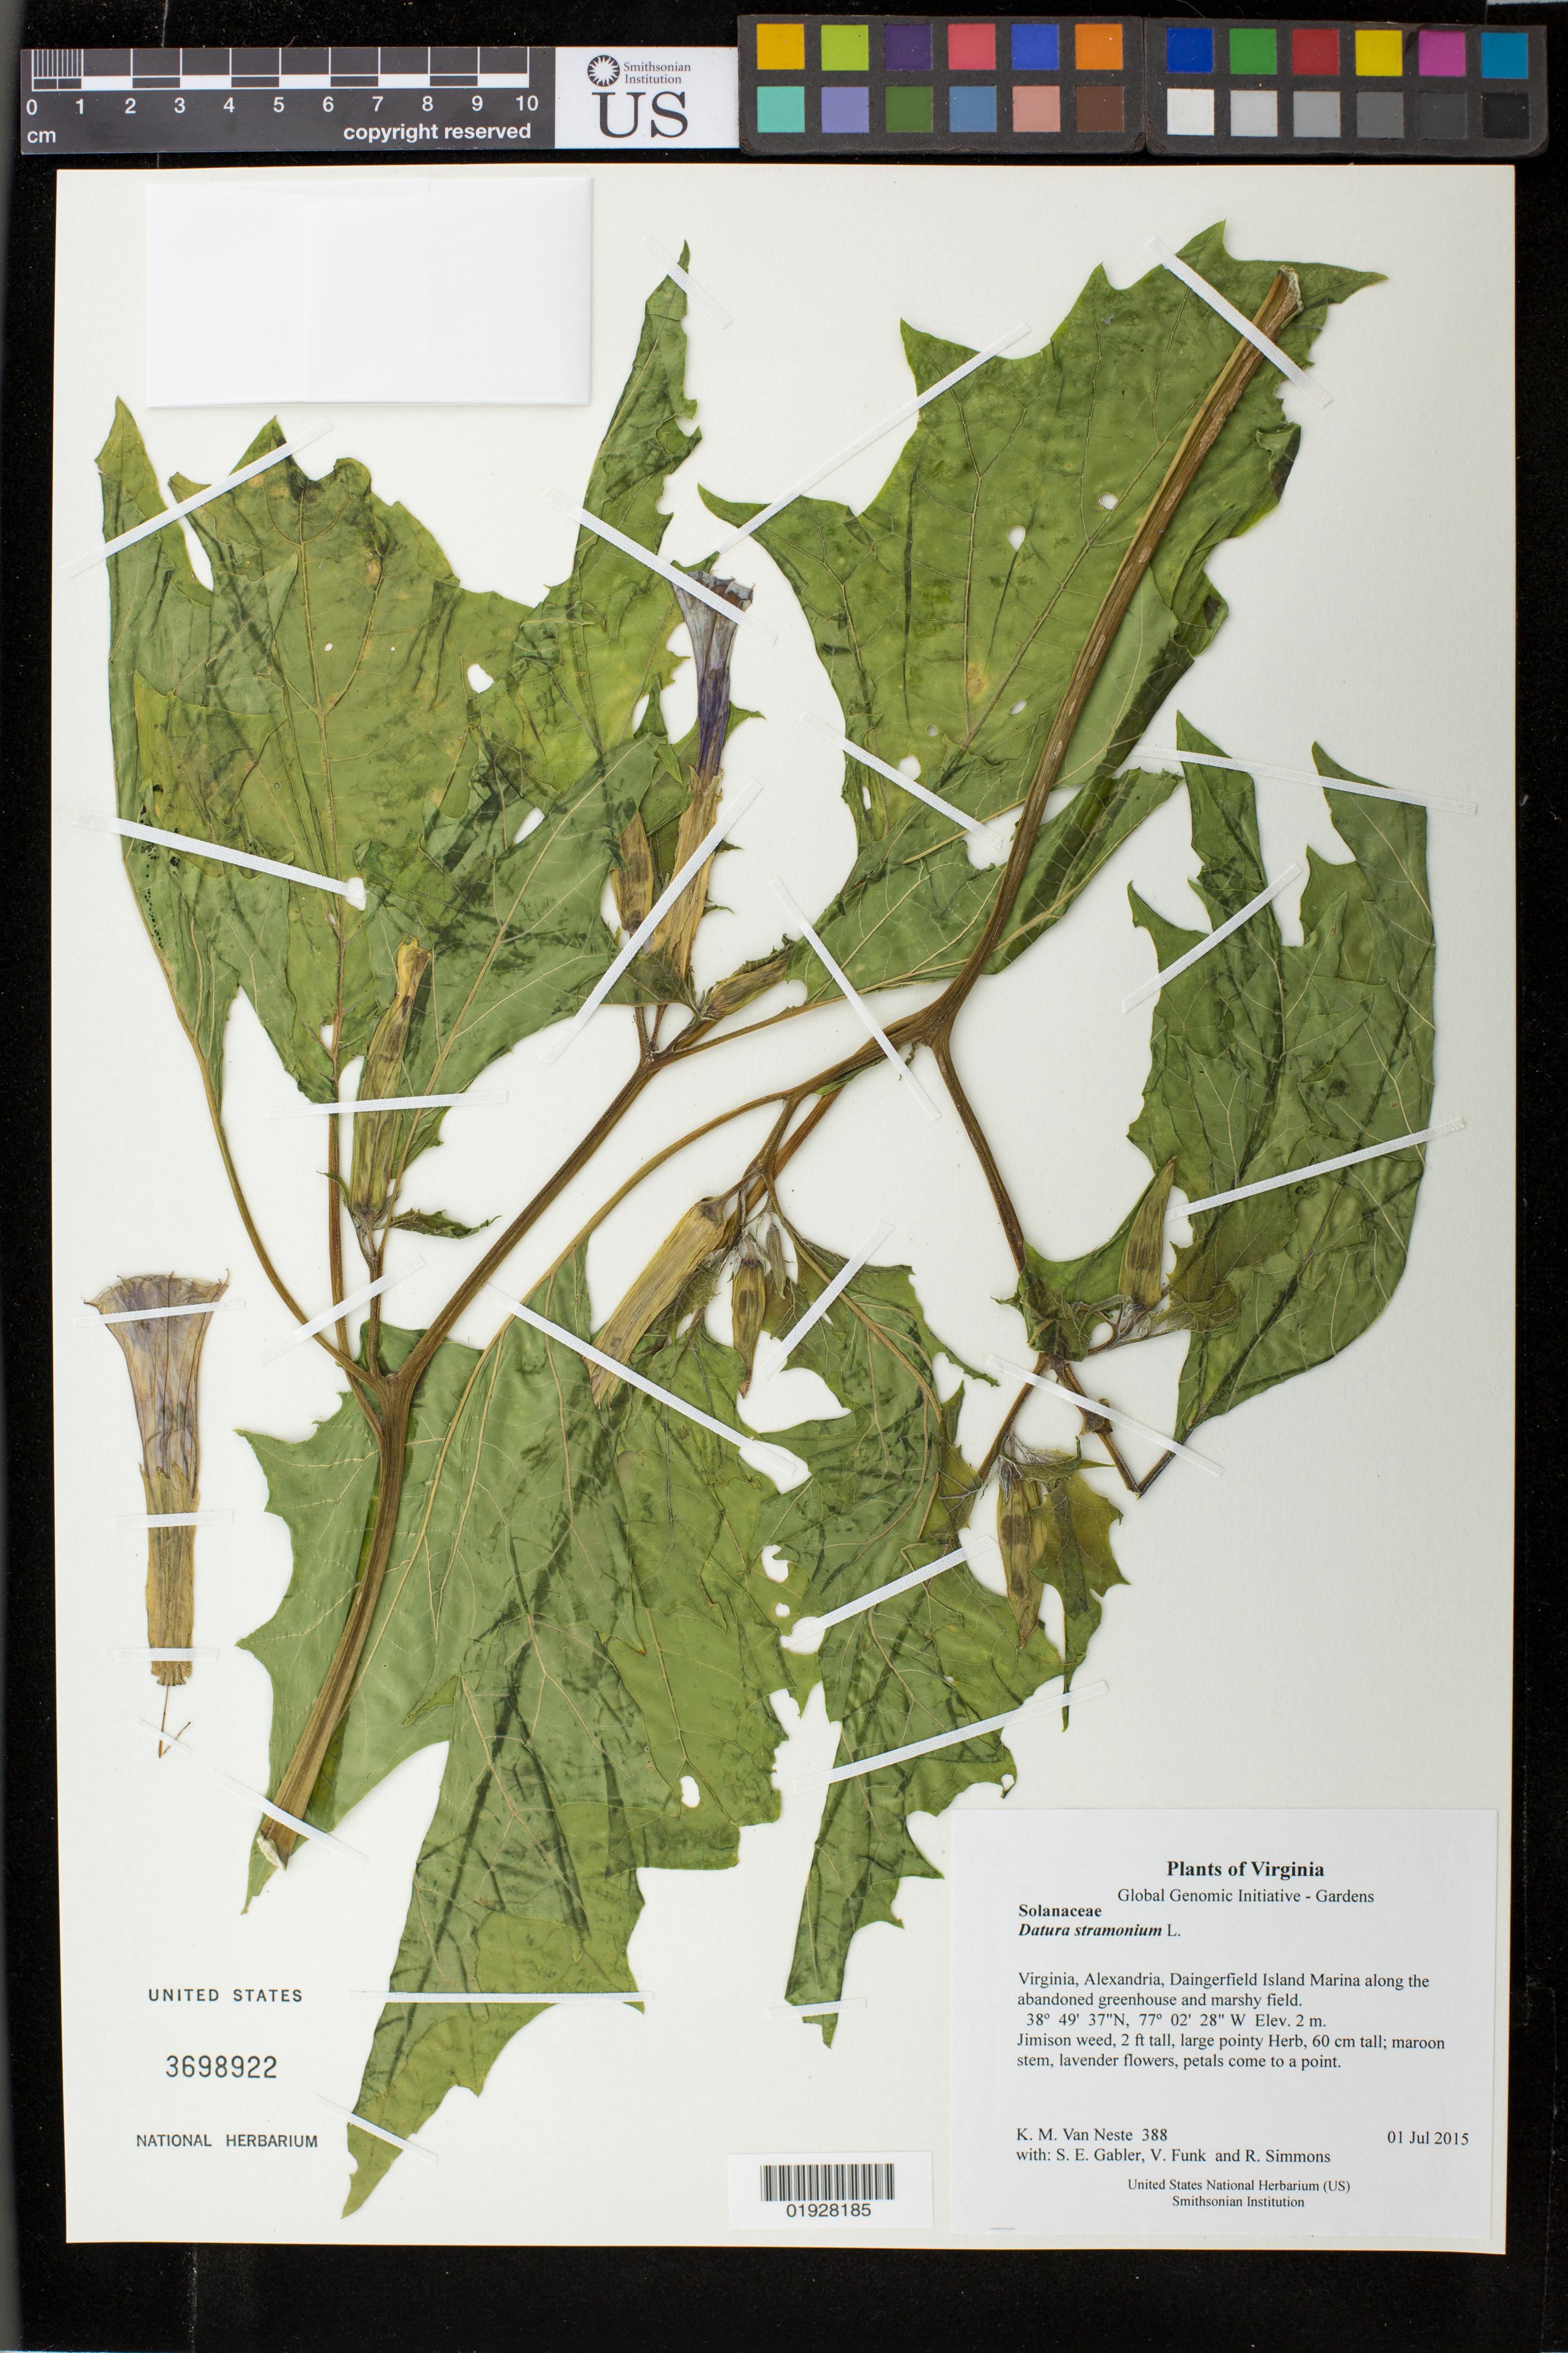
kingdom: Plantae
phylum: Tracheophyta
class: Magnoliopsida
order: Solanales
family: Solanaceae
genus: Datura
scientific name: Datura stramonium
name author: L.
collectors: K. M. Van Neste, S. E. Gabler, V. Funk & R. Simmons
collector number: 388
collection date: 2015-07-01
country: United States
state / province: Virginia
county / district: City of Alexandria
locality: Daingerfield Island Marina along the abandoned greenhouse and marshy field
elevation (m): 2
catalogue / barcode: US 3698922